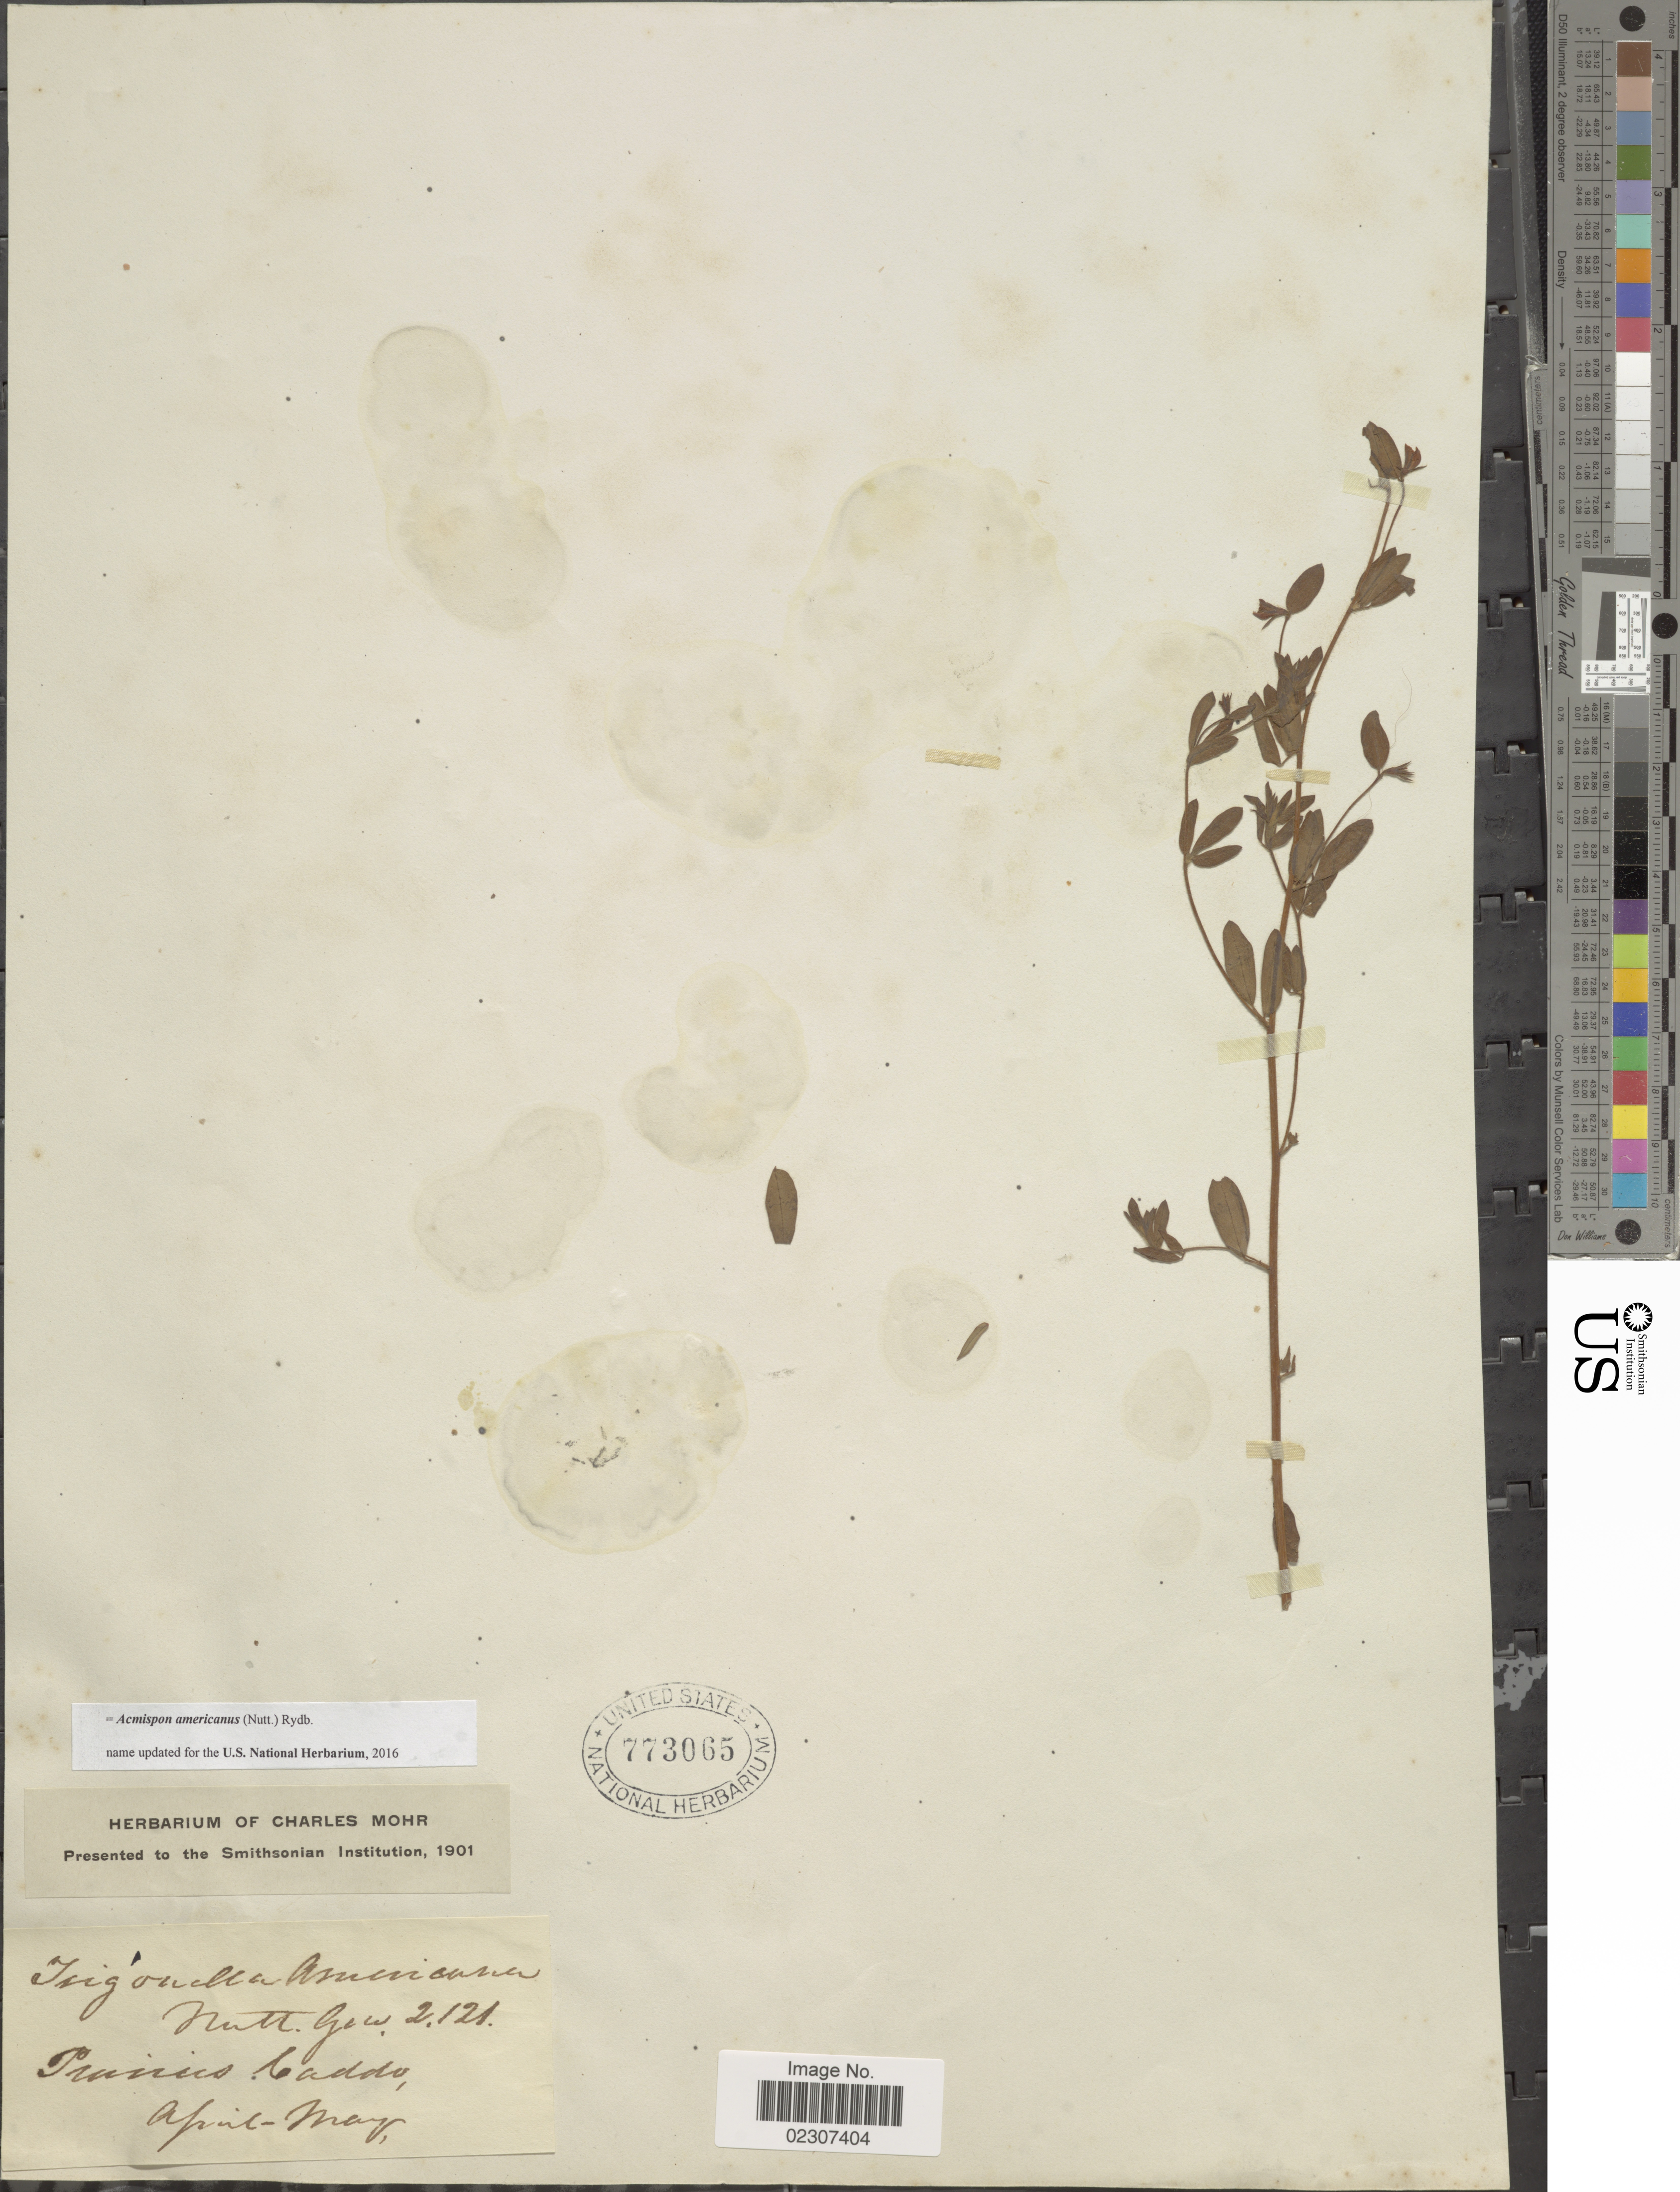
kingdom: Plantae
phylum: Tracheophyta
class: Magnoliopsida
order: Fabales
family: Fabaceae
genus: Acmispon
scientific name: Acmispon americanus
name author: (Nutt.) Rydb.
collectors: ex herb. Charles Mohr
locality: Tunius [interpreted] caddo.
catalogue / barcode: US 773065